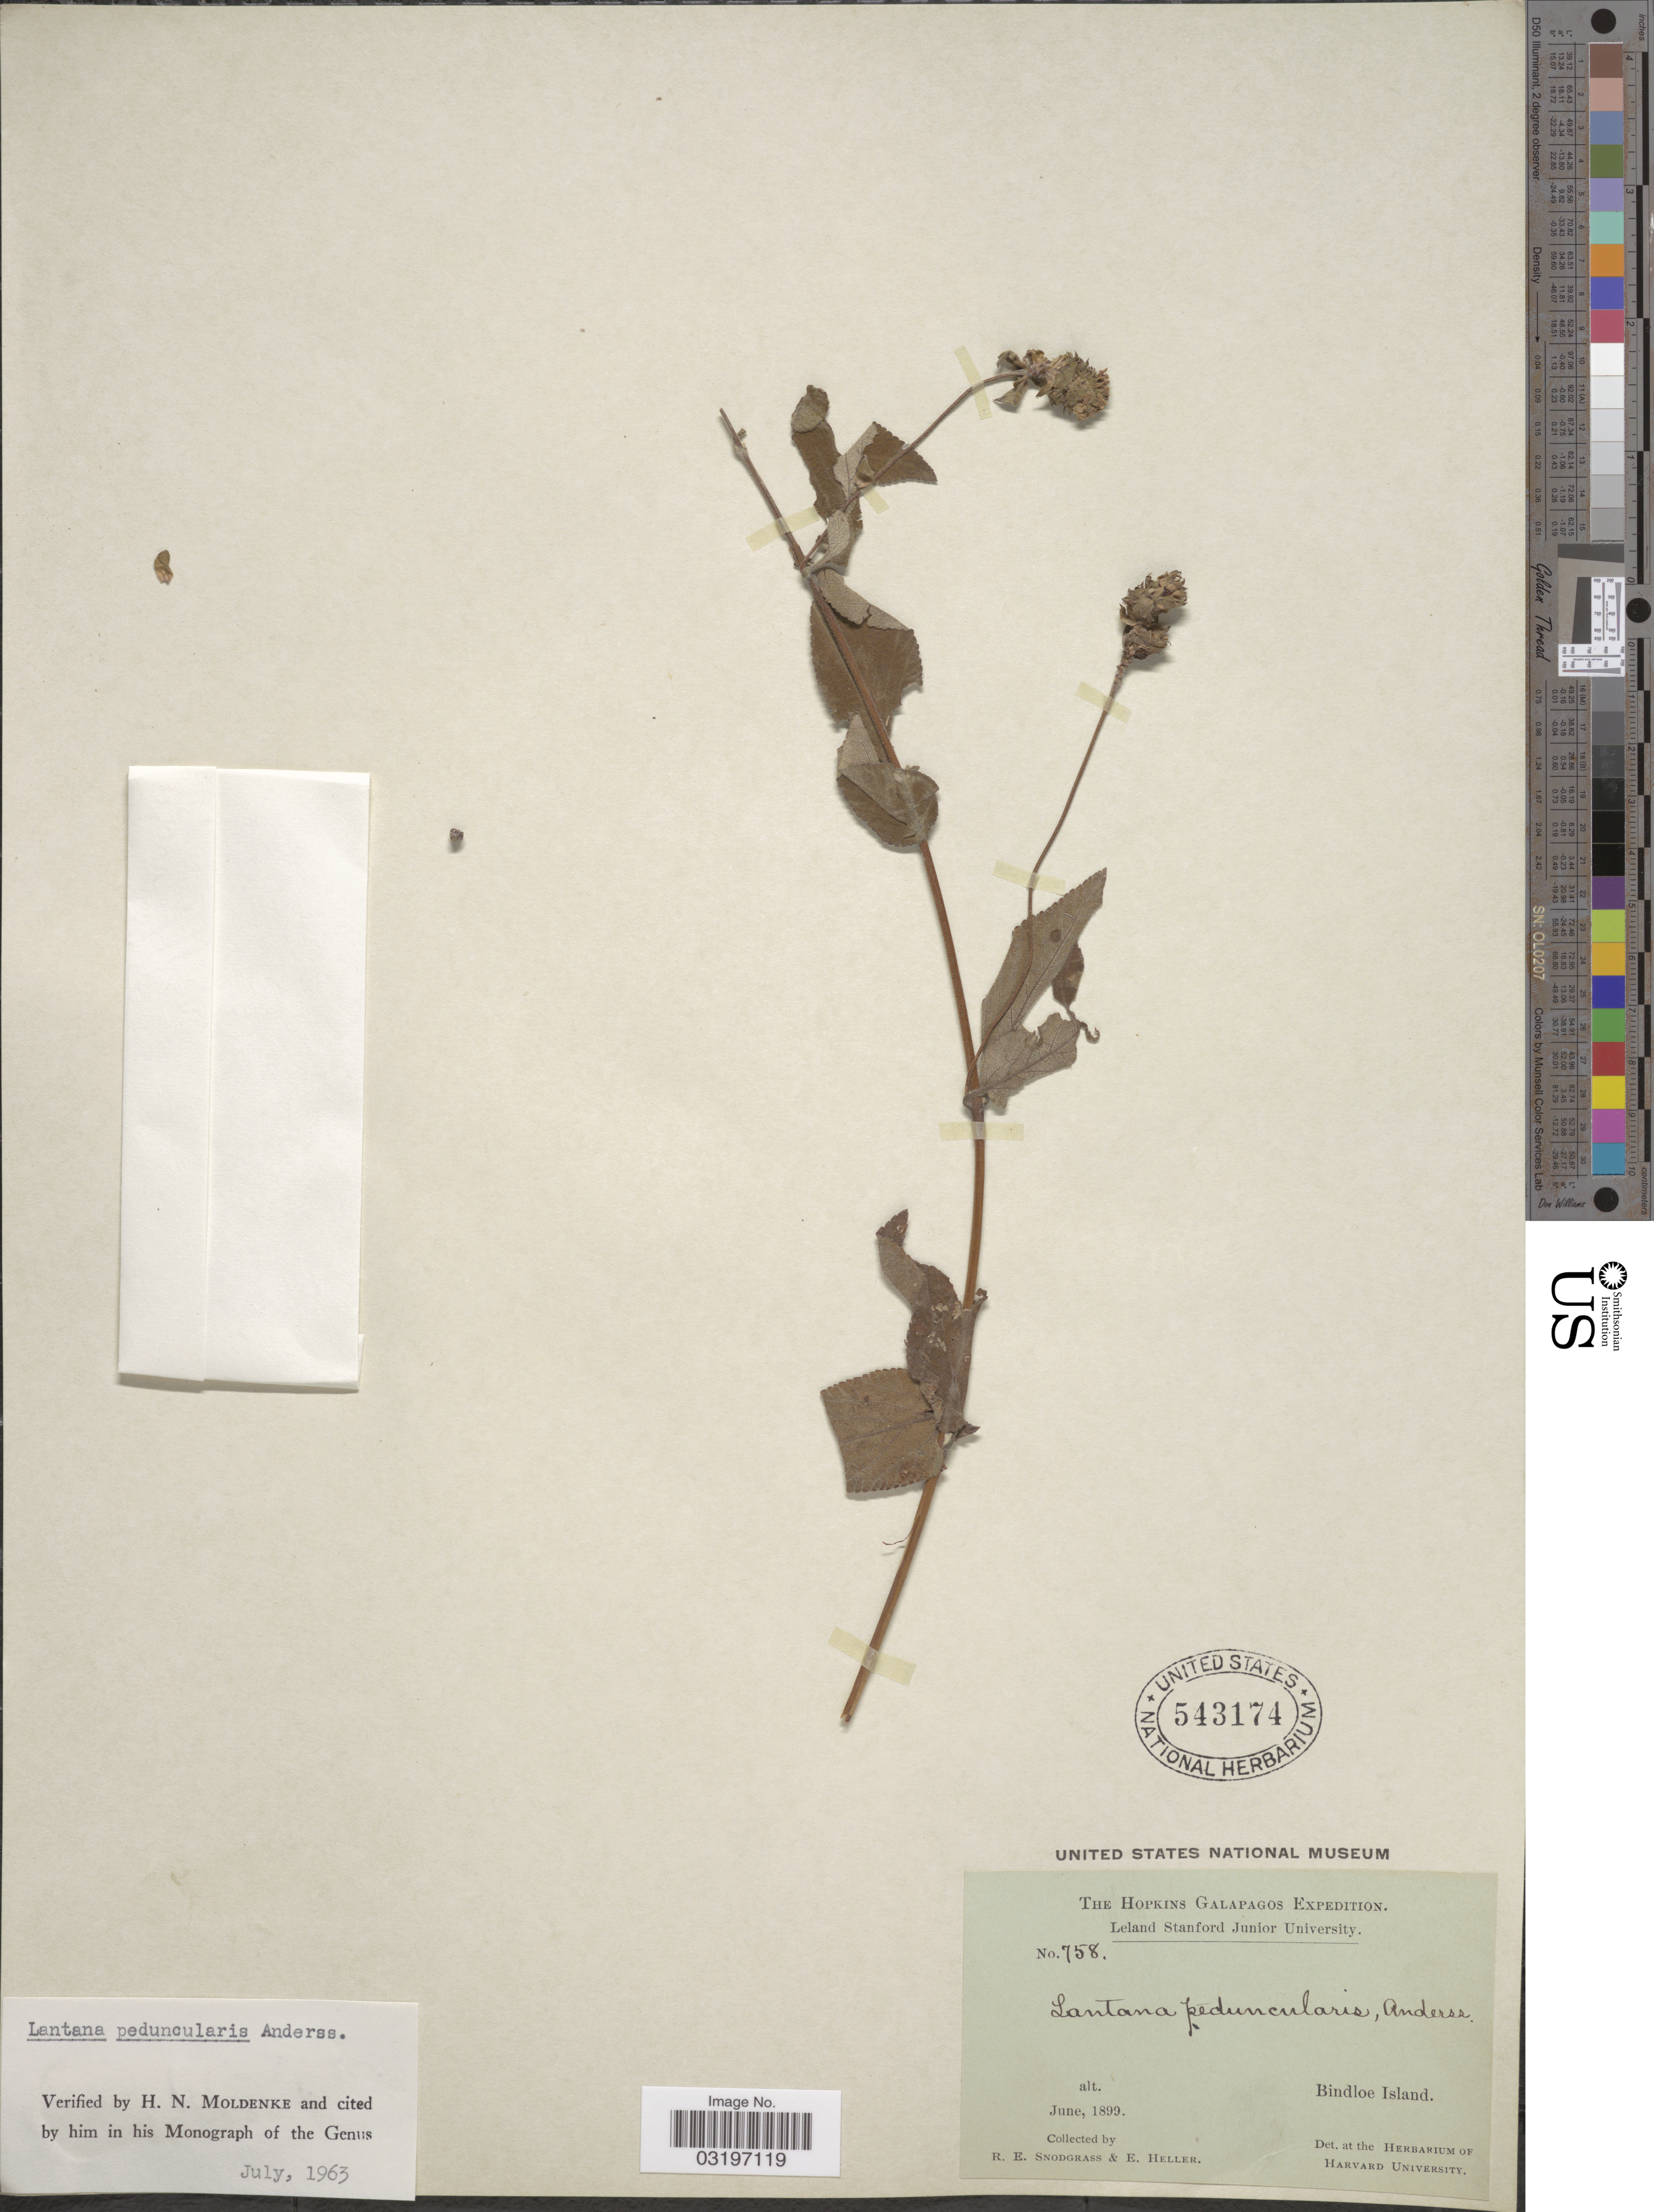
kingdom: Plantae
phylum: Tracheophyta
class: Magnoliopsida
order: Lamiales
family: Verbenaceae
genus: Lantana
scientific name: Lantana peduncularis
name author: Andersson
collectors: R. E. Snodgrass & E. Heller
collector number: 758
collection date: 1899-06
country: Ecuador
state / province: Colón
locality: Galapagos. Bindloe Island.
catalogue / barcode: US 543174